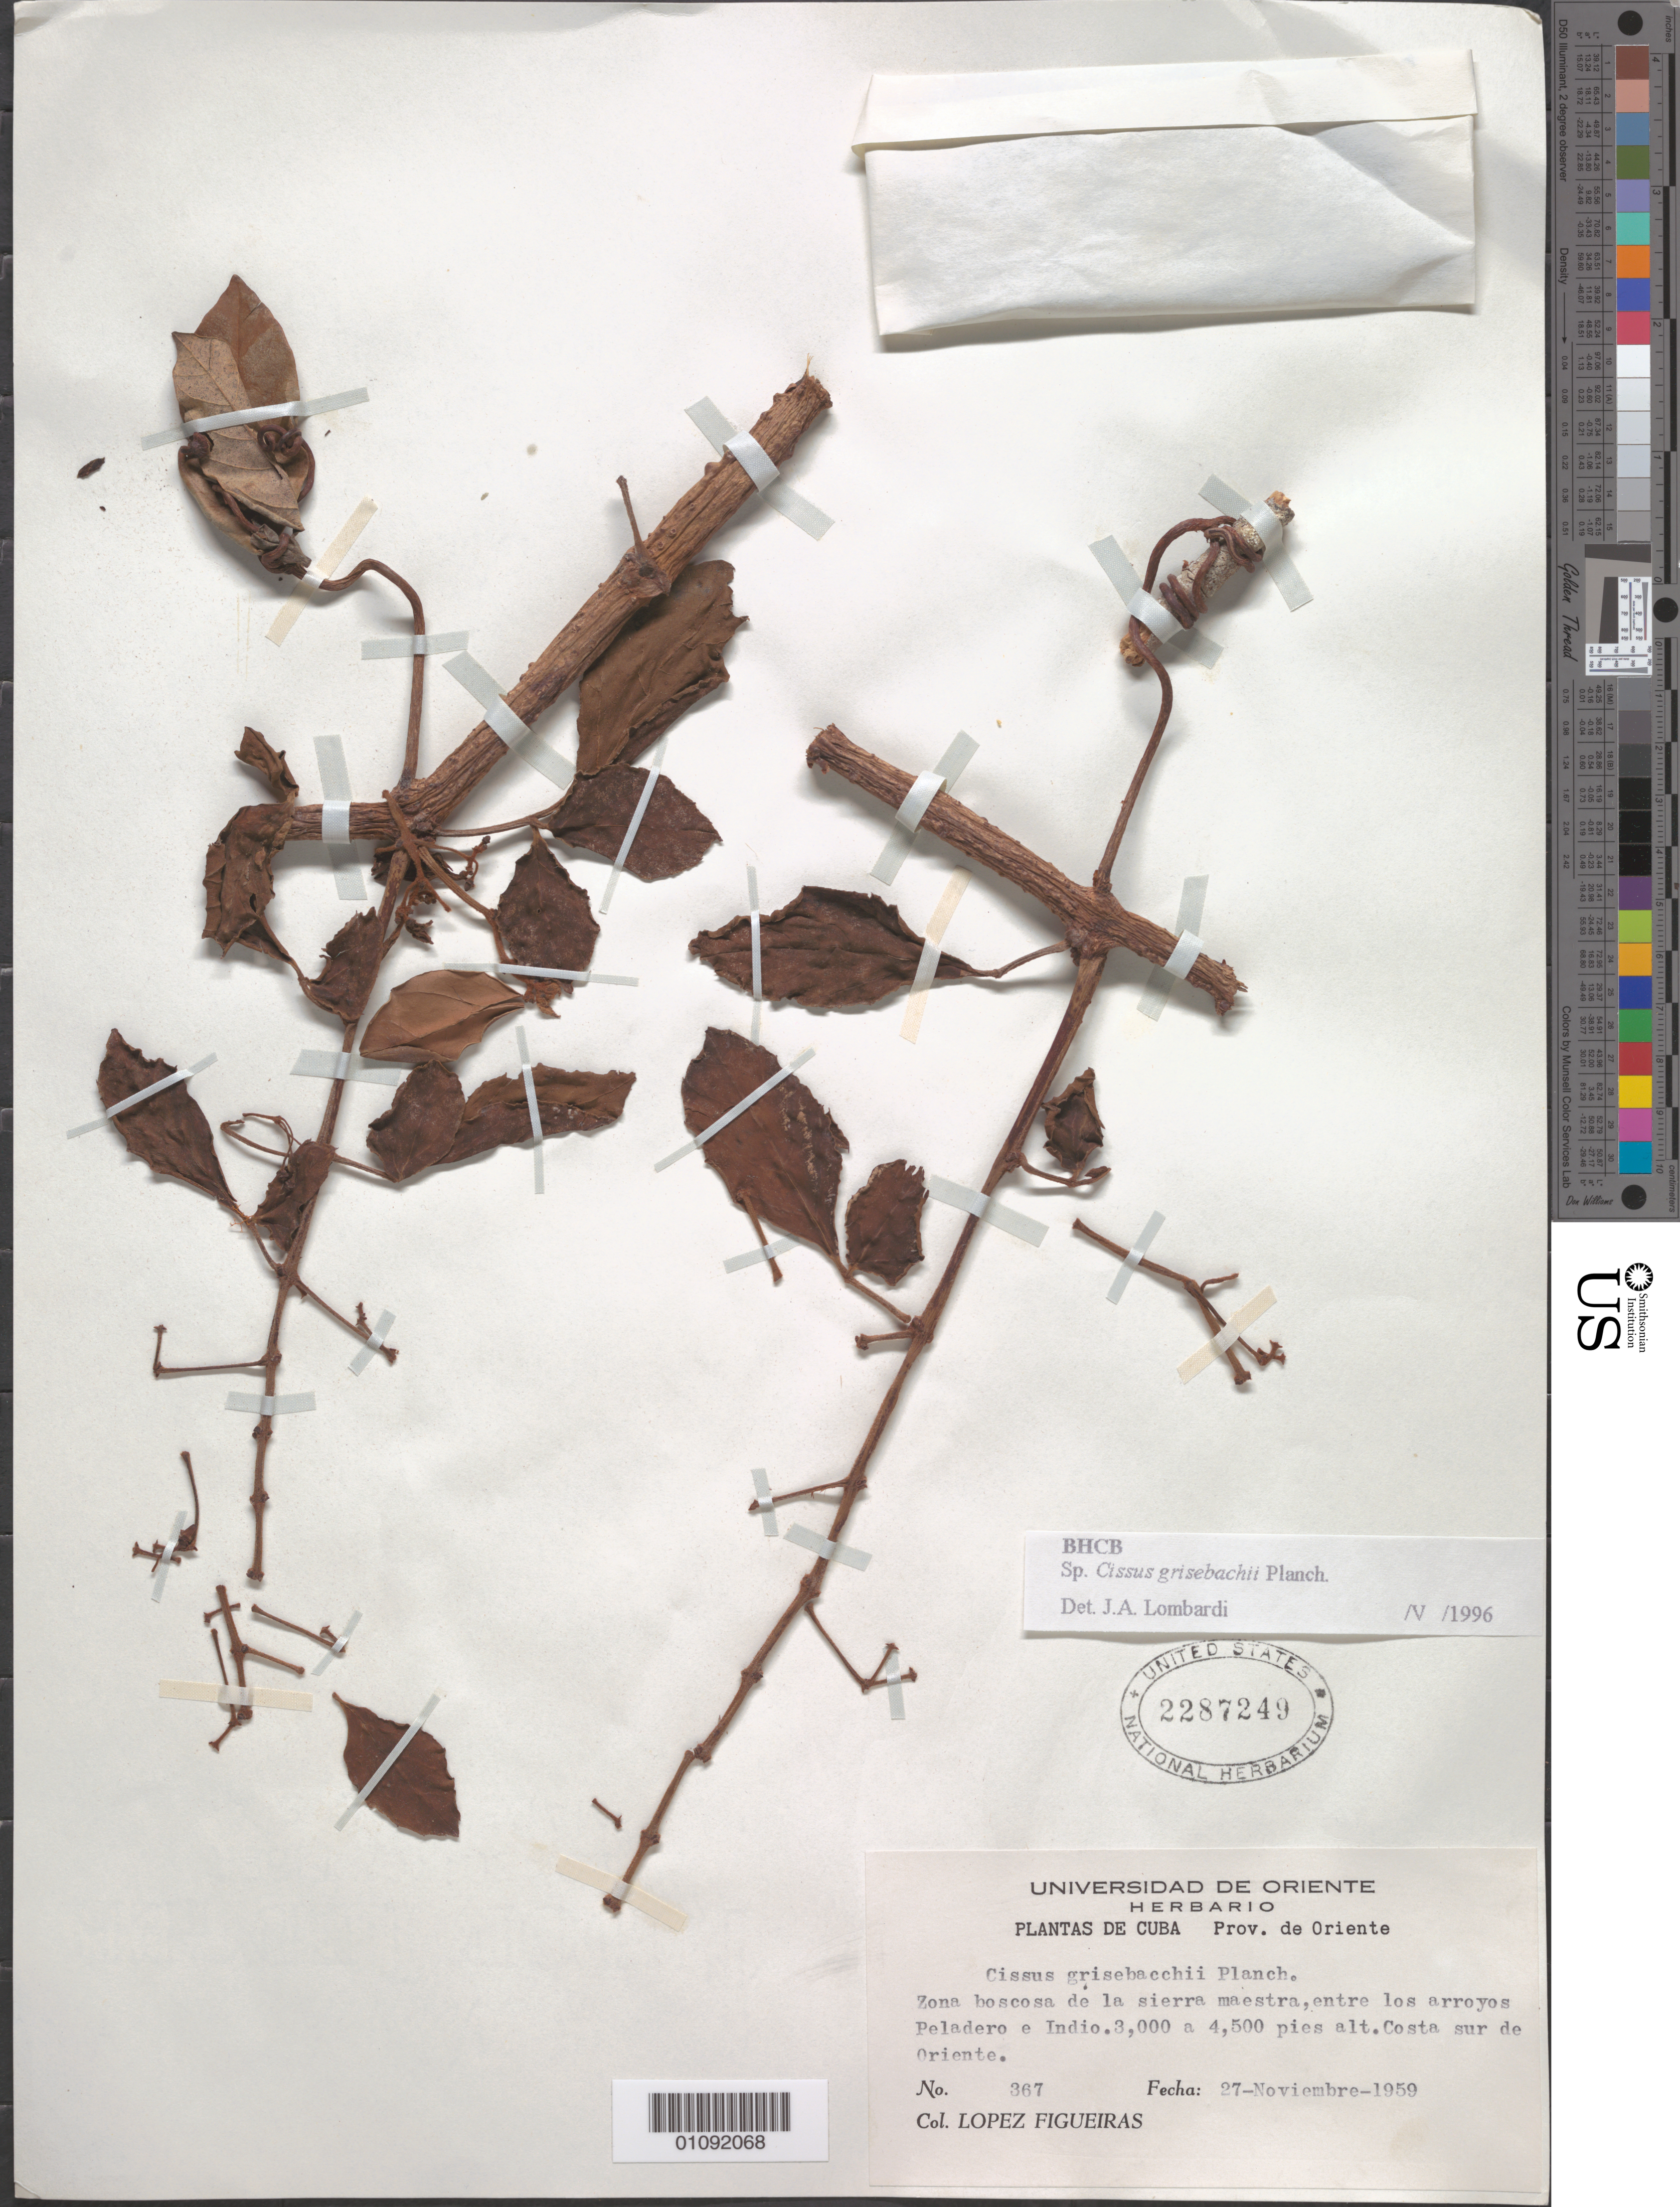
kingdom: Plantae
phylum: Tracheophyta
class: Magnoliopsida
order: Vitales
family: Vitaceae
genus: Cissus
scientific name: Cissus grisebachii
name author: Planch.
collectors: M. López Figueiras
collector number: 367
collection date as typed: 27 Nov 1959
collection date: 1959-11-27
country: Cuba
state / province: Holguín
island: Cuba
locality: Zona boscosa de la sierra maestra, entre los arroyos Peladero e Indio Costa sur de Oriente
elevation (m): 914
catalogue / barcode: US 2287249